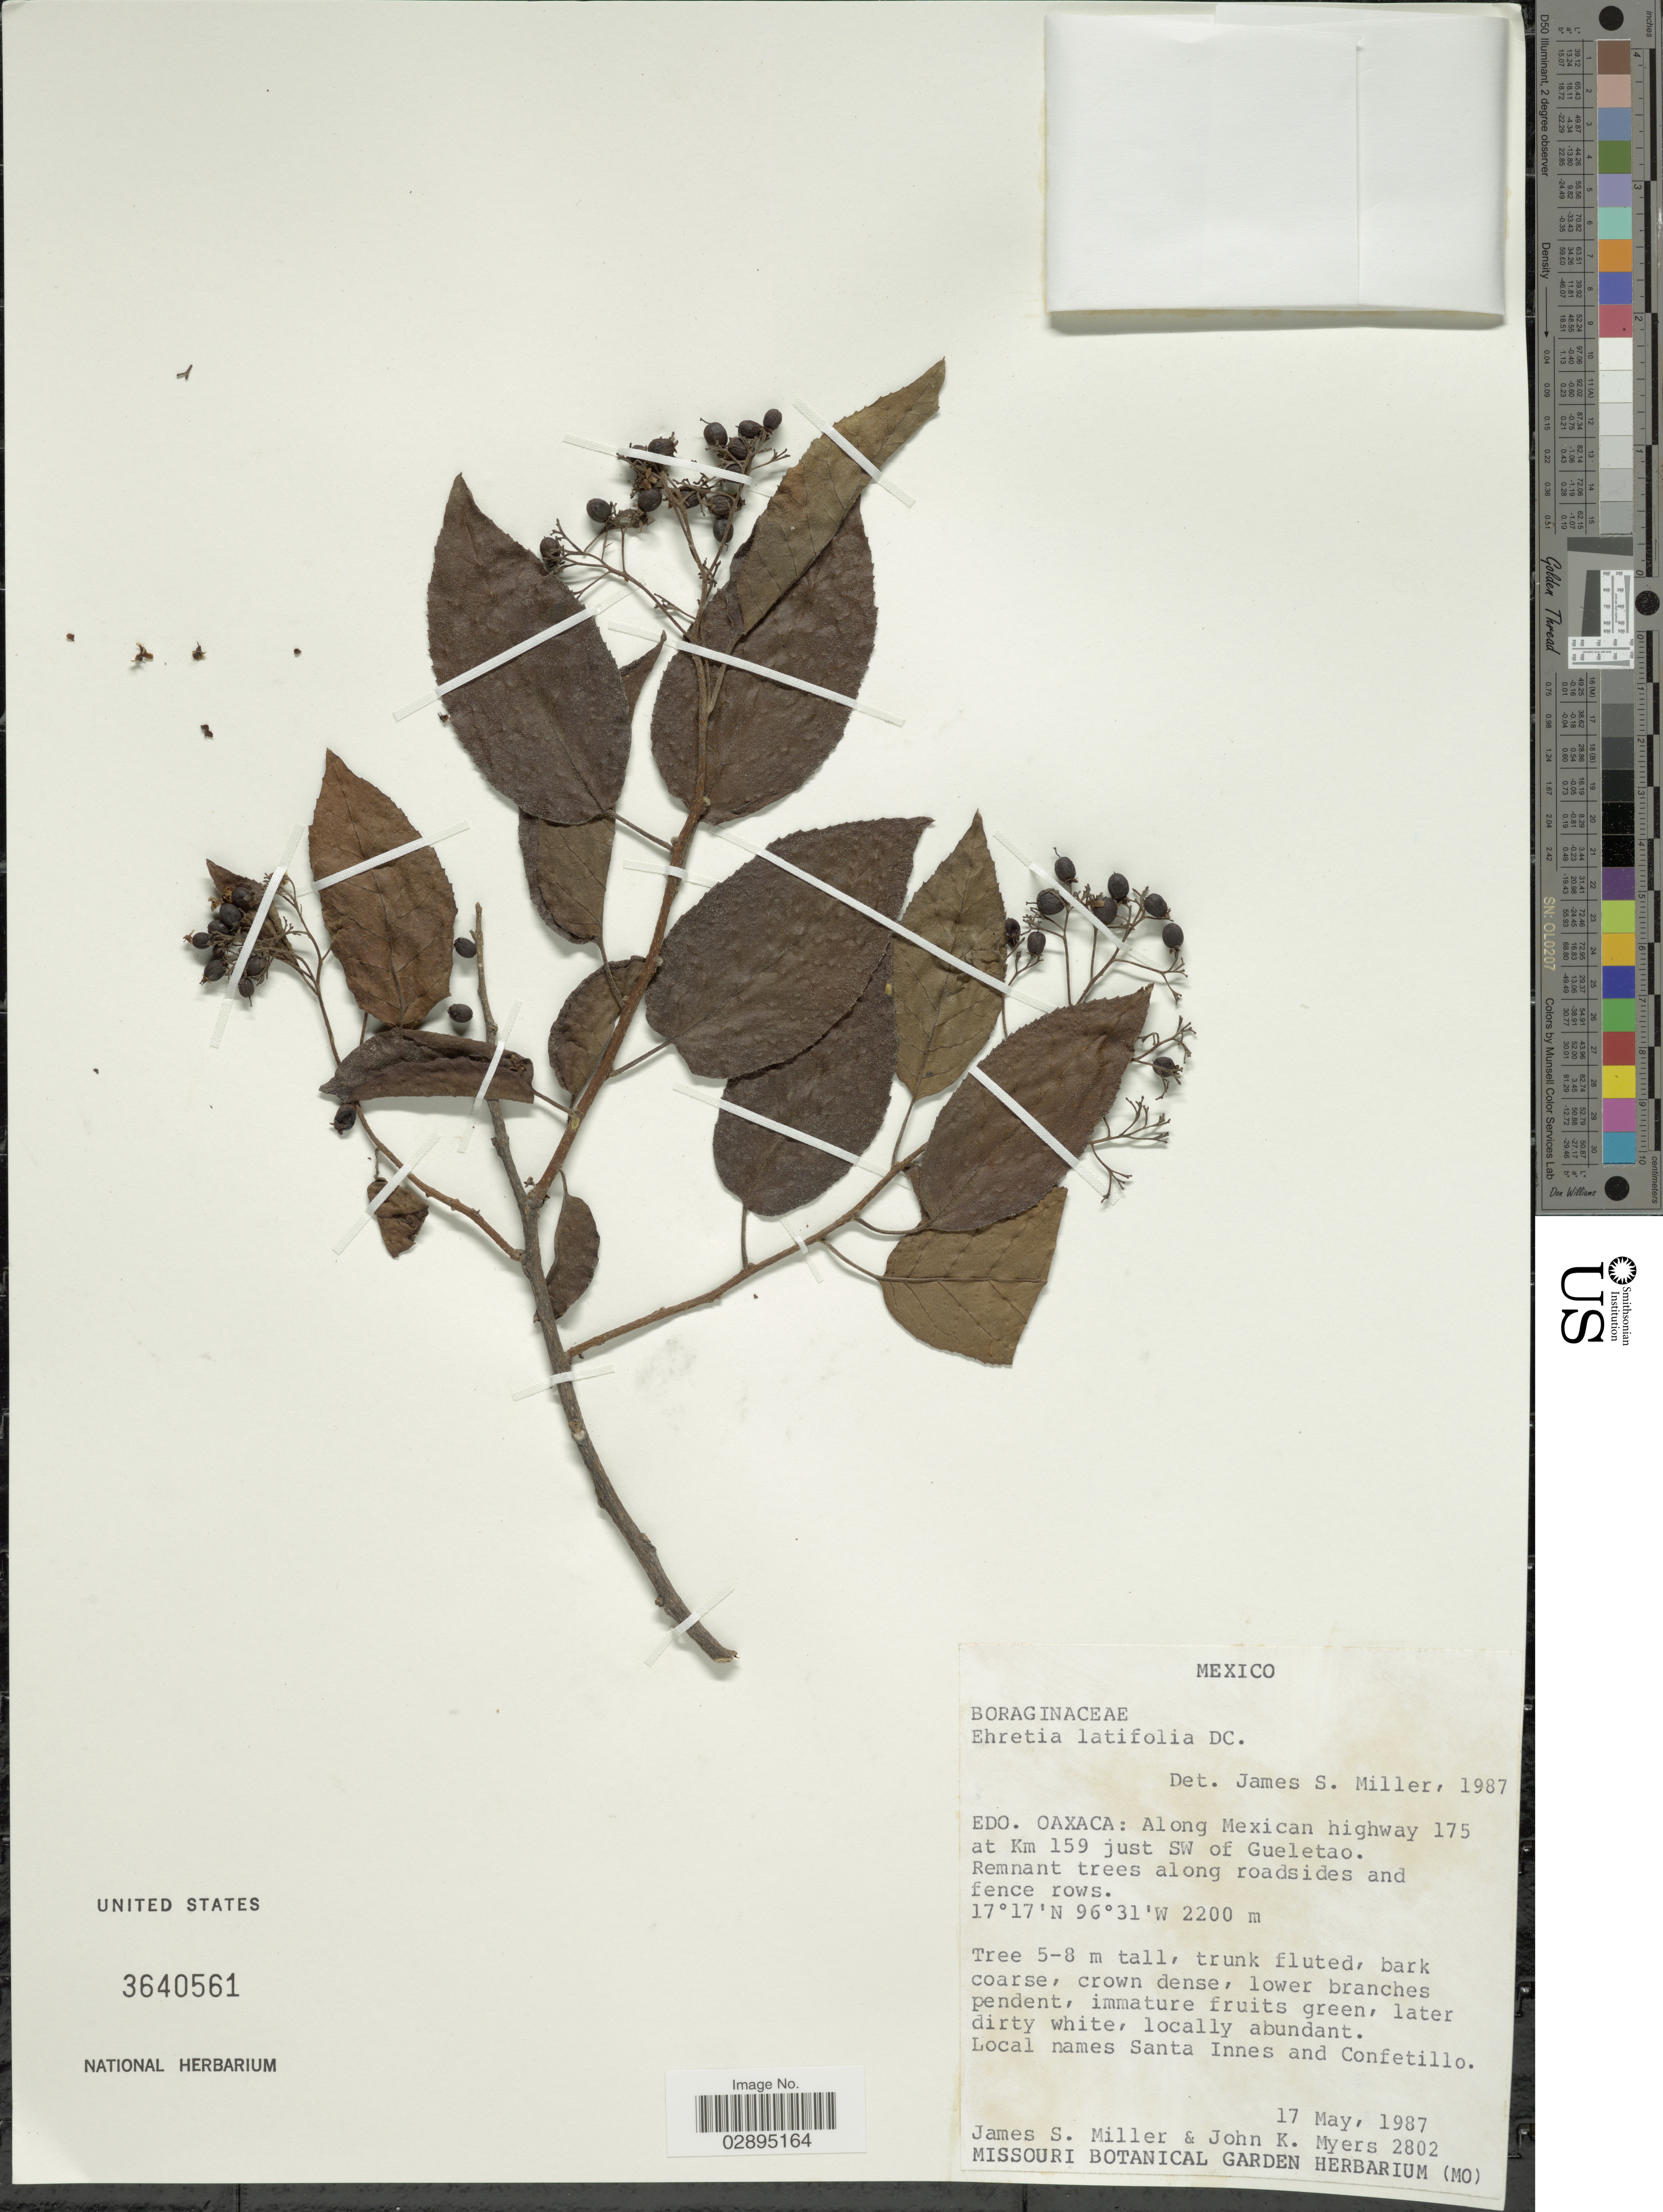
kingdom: Plantae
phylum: Tracheophyta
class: Magnoliopsida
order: Boraginales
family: Ehretiaceae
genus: Ehretia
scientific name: Ehretia latifolia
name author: DC.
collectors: J. S. Miller & J. Myers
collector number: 2802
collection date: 1987-05-17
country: Mexico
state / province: Oaxaca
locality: Edo. Oaxaca: Along Mexican highway 175 at Km 159 just SW of Gueletao.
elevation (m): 2200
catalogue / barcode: US 3640561